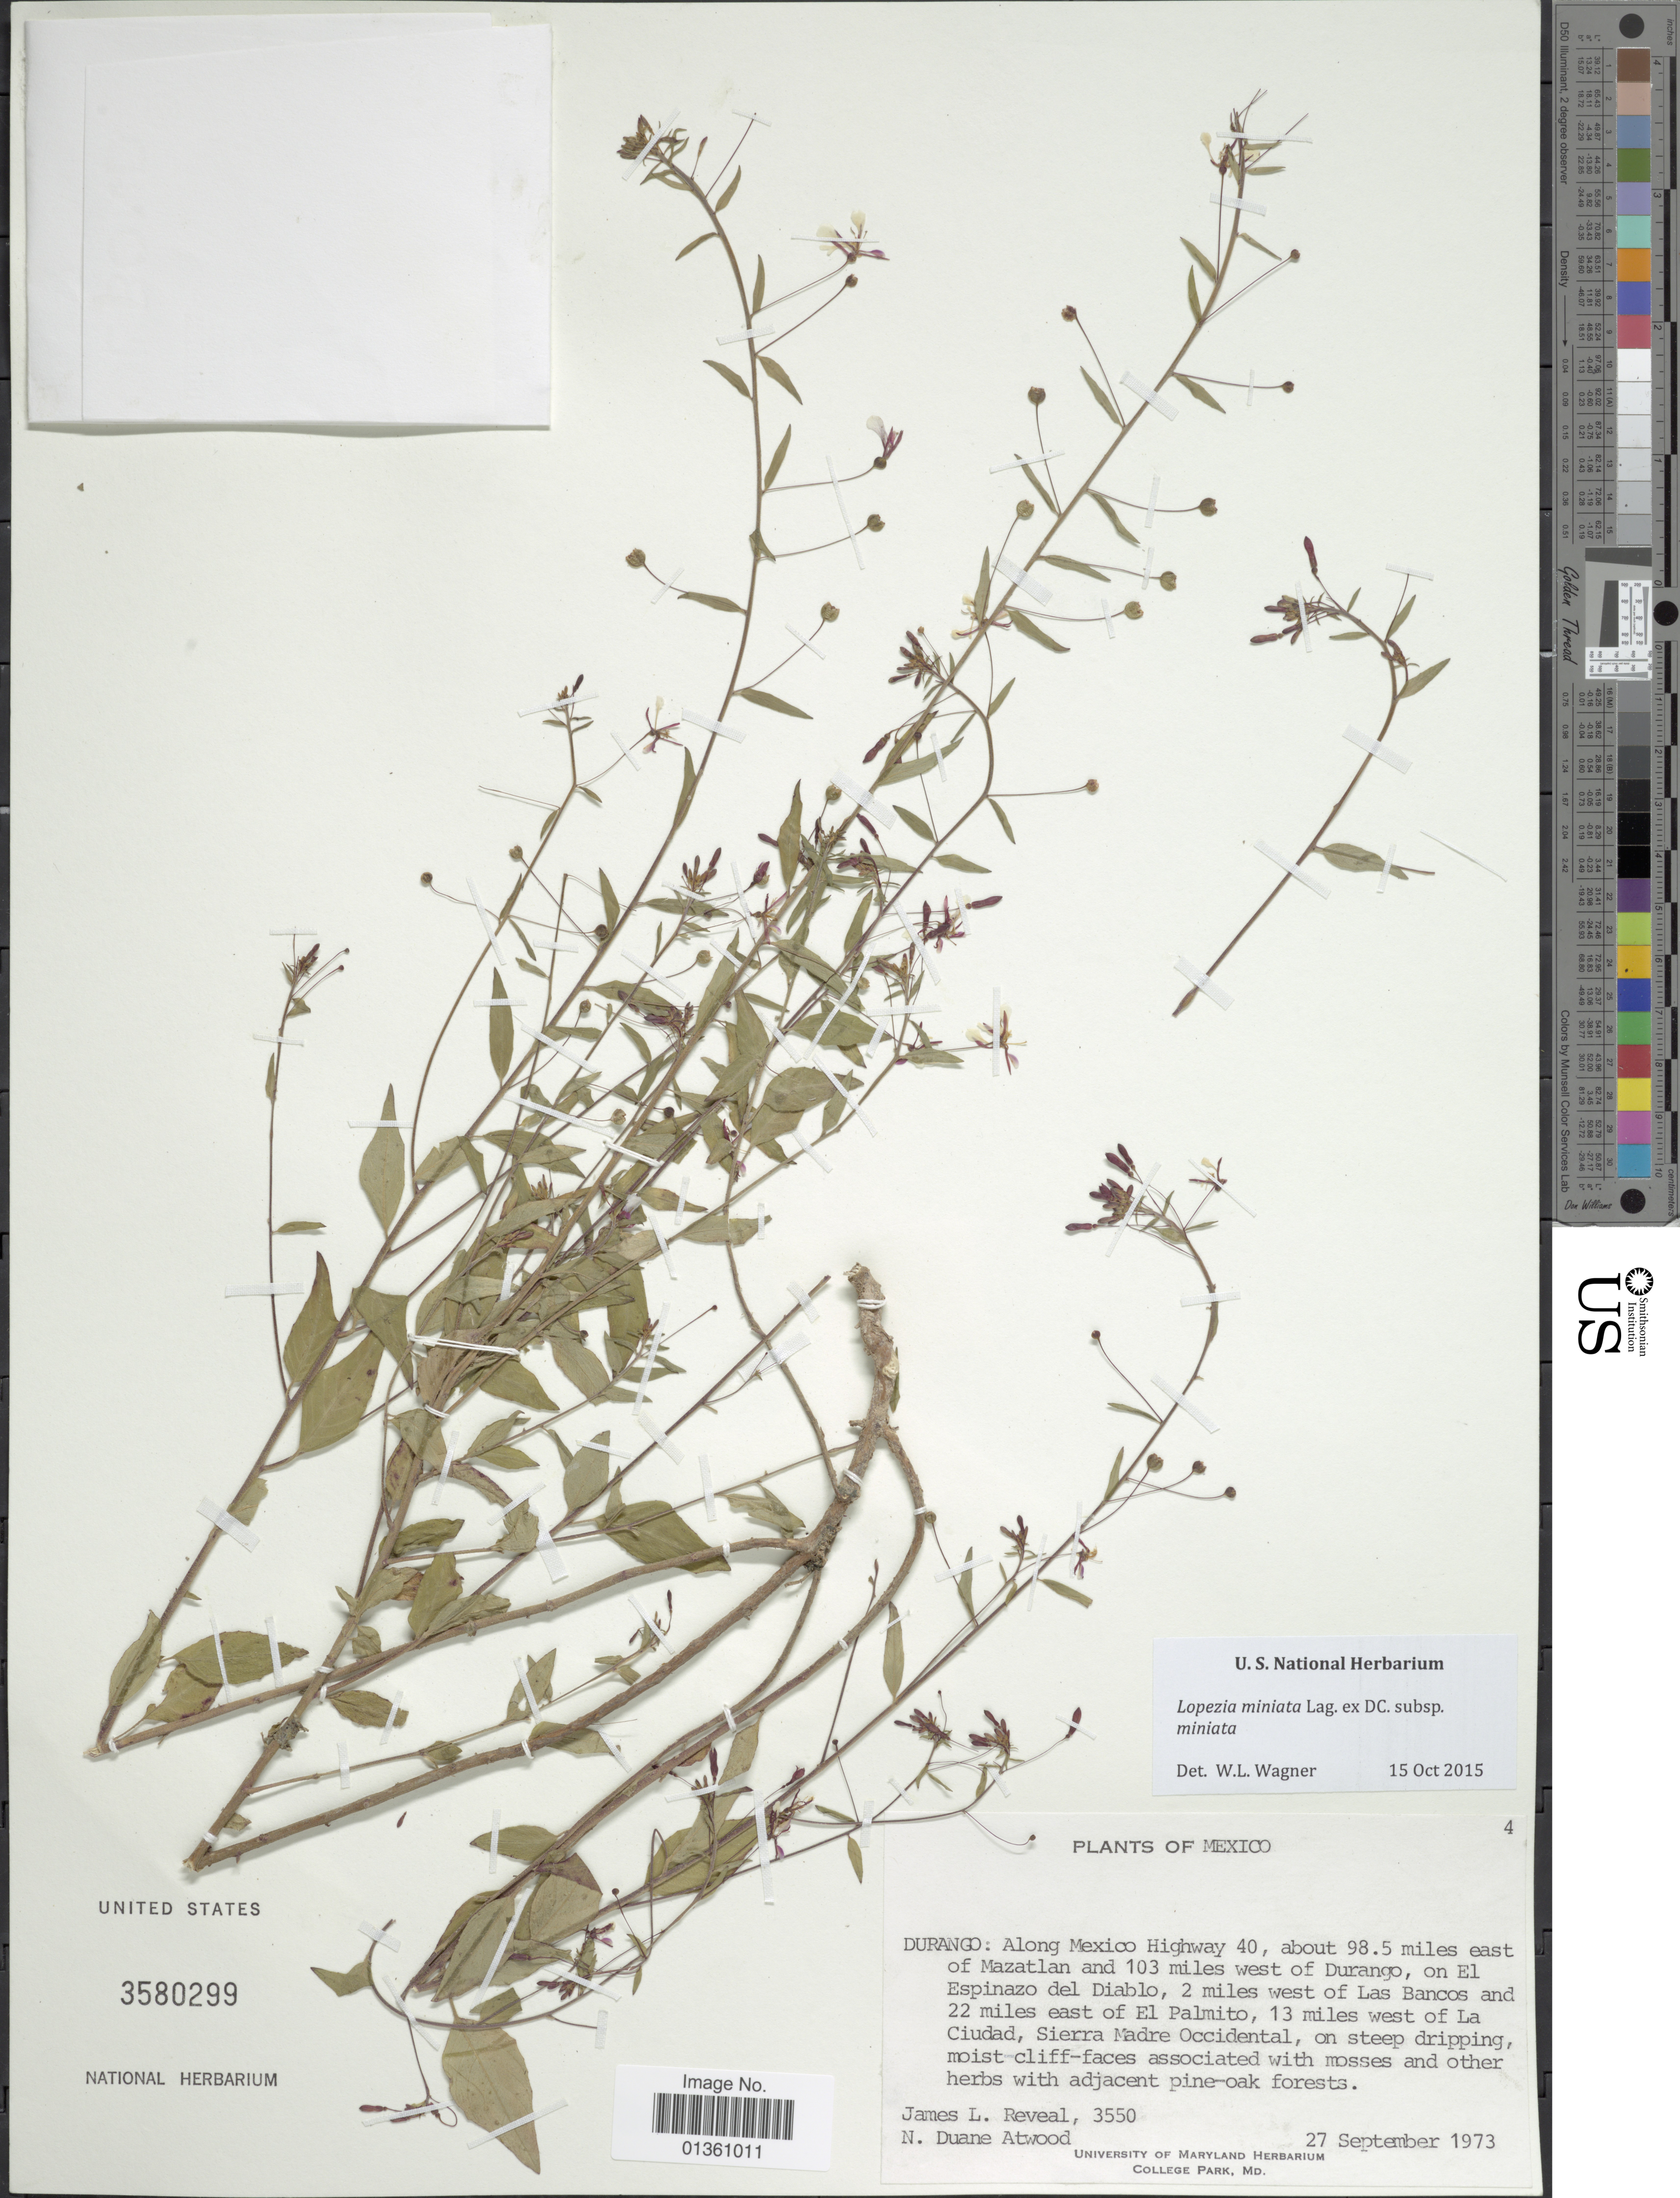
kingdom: Plantae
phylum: Tracheophyta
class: Magnoliopsida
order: Myrtales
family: Onagraceae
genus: Lopezia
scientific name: Lopezia miniata subsp. miniata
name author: Lag. ex DC.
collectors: J. L. Reveal & N. Atwood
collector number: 3550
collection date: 1973-09-27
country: Mexico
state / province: Durango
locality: Along Mexico Highway 40, about 98.5 miles east of Mazatlan and 103 miles west of Durango, on El Espinazo del Diablo, 2 miles west of Las Bancos and 22 miles east of El Palmito, 13 miles west of La Ciudad, Sierra Madre Occidental.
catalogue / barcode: US 3580299